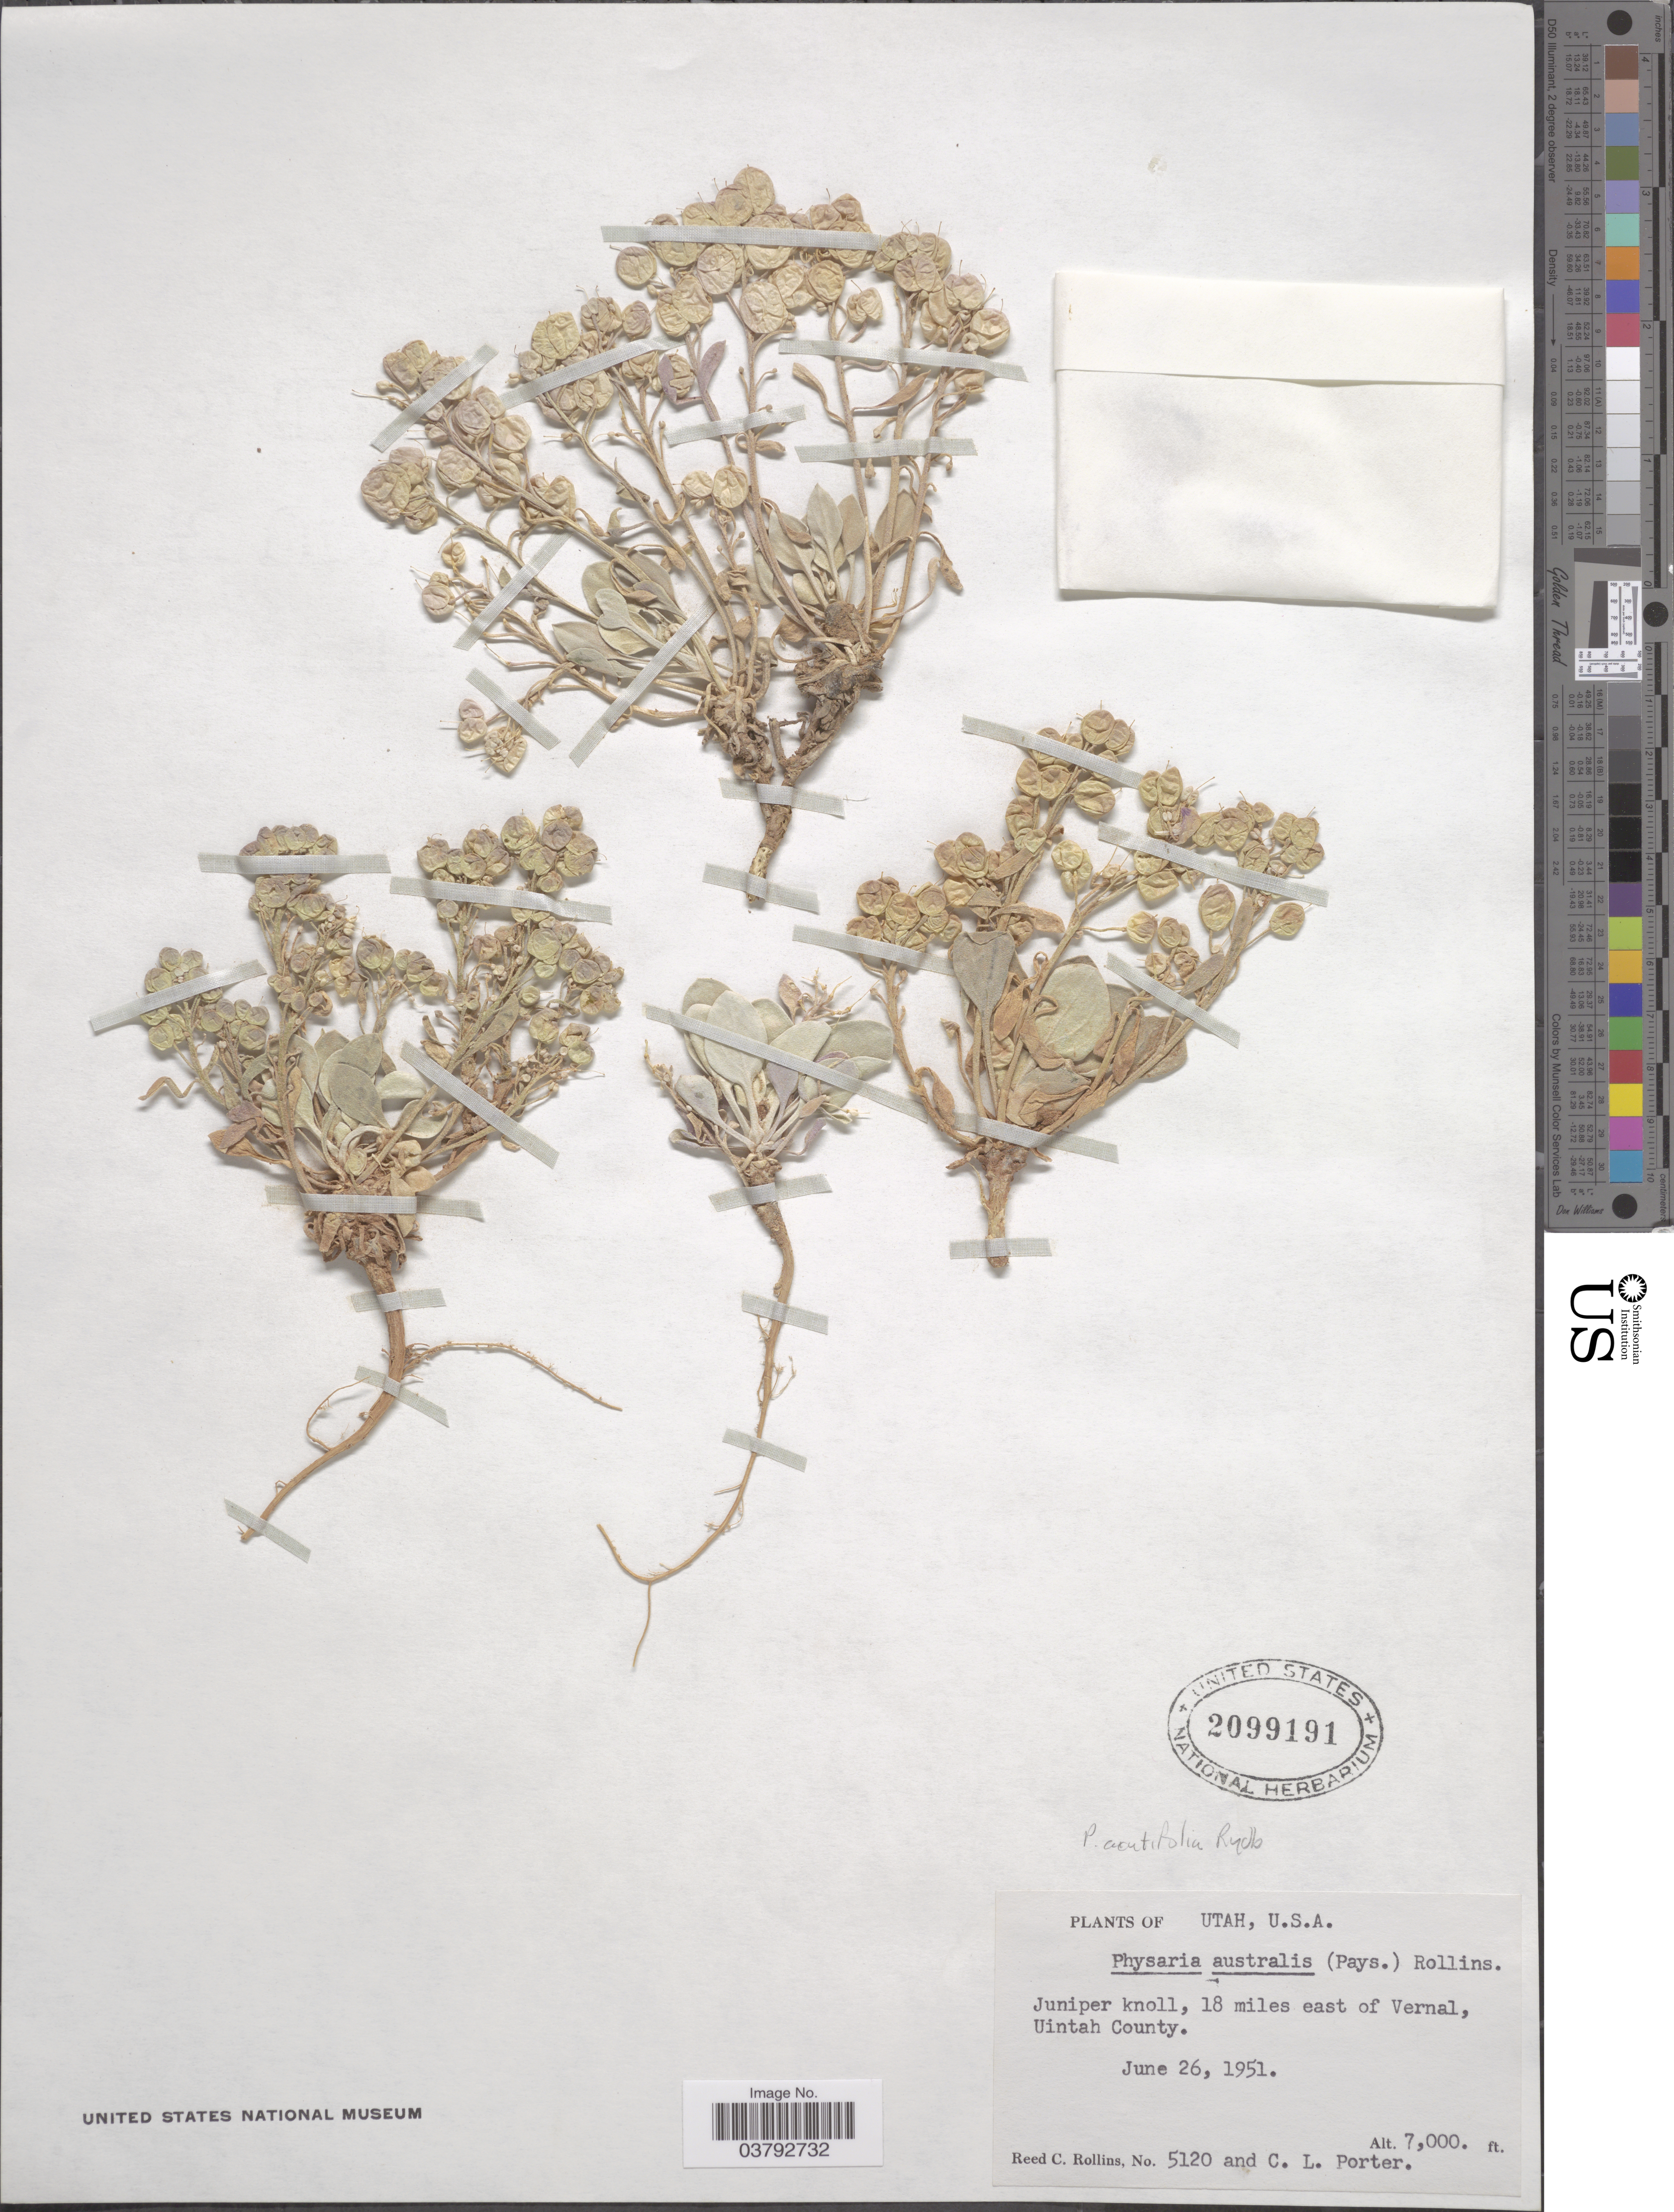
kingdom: Plantae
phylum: Tracheophyta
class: Magnoliopsida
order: Brassicales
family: Brassicaceae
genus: Physaria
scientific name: Physaria australis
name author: (Payson) Rollins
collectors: R. C. Rollins & C. L. Porter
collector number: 5120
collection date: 1951-06-26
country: United States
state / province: Utah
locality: Juniper knoll, 18 miles east of Vernal, Uintah County.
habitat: juniper knoll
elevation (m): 2134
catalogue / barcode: US 2099191